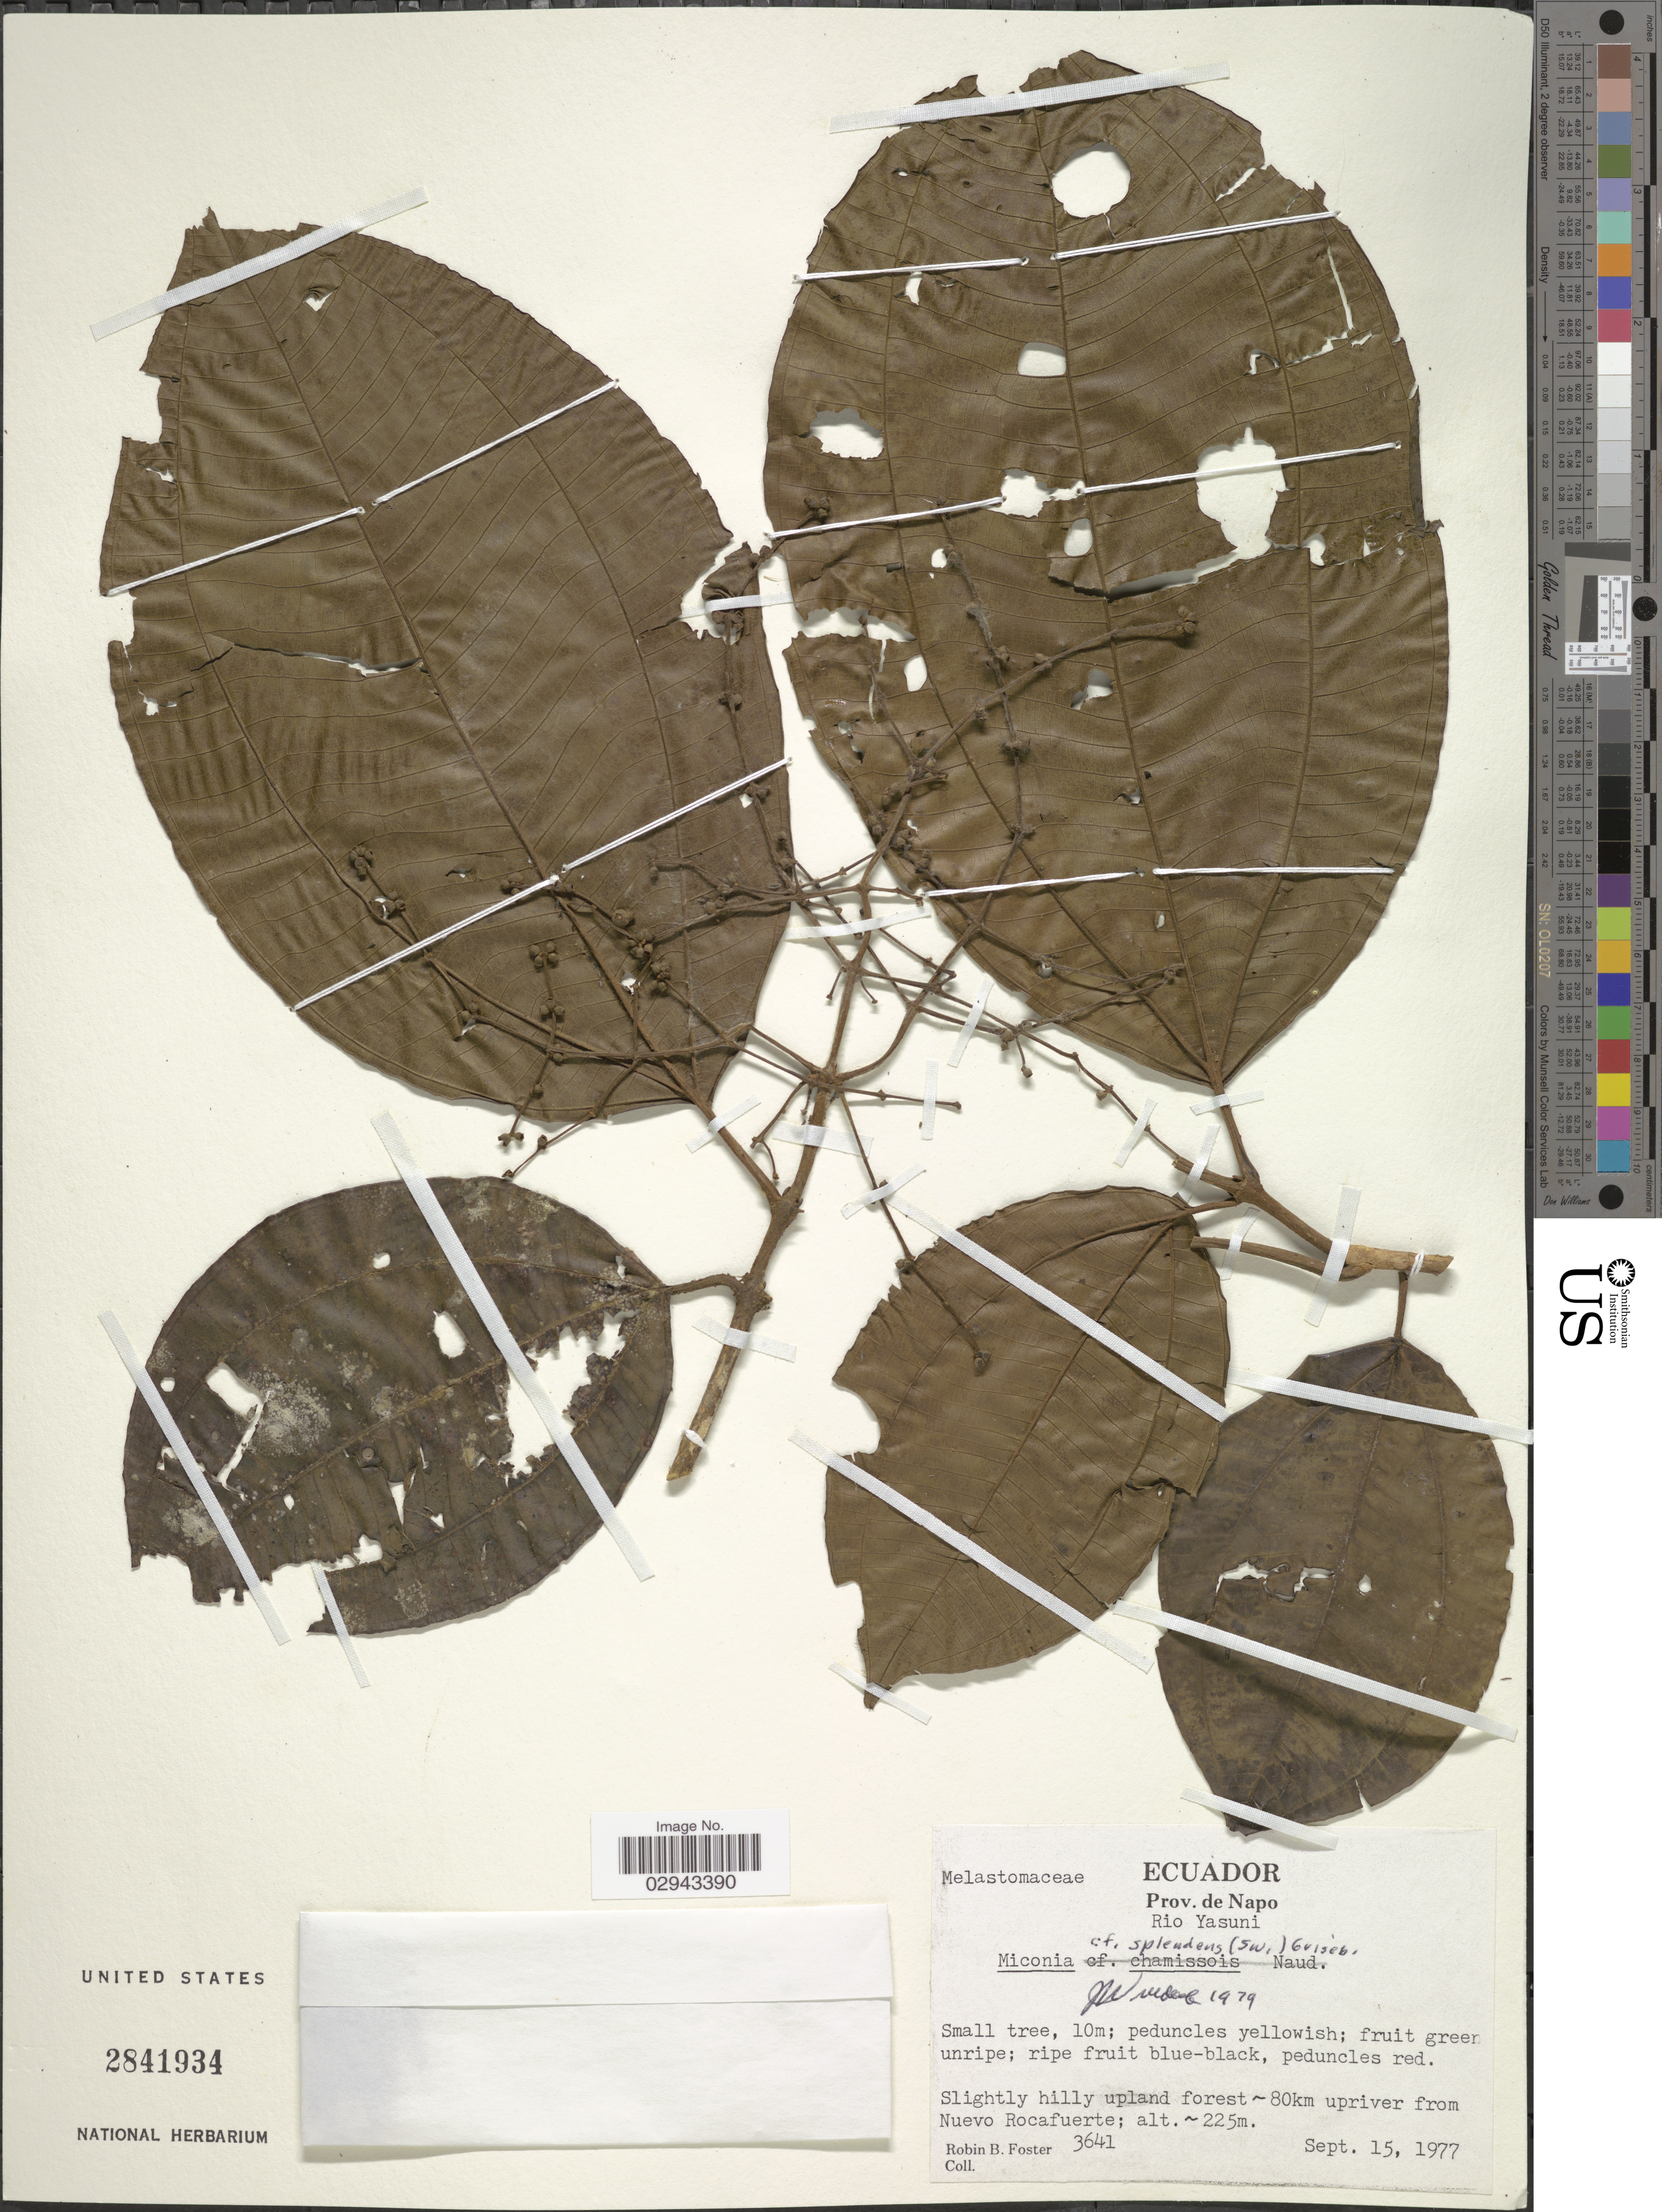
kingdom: Plantae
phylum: Tracheophyta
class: Magnoliopsida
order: Myrtales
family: Melastomataceae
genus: Miconia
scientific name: Miconia splendens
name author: (Sw.) Griseb.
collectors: R. B. Foster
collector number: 3641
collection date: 1977-09-15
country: Ecuador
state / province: Napo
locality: Rio Yasuni. 80km upriver from Nuevo Rocafuerte.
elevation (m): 225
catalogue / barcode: US 2841934